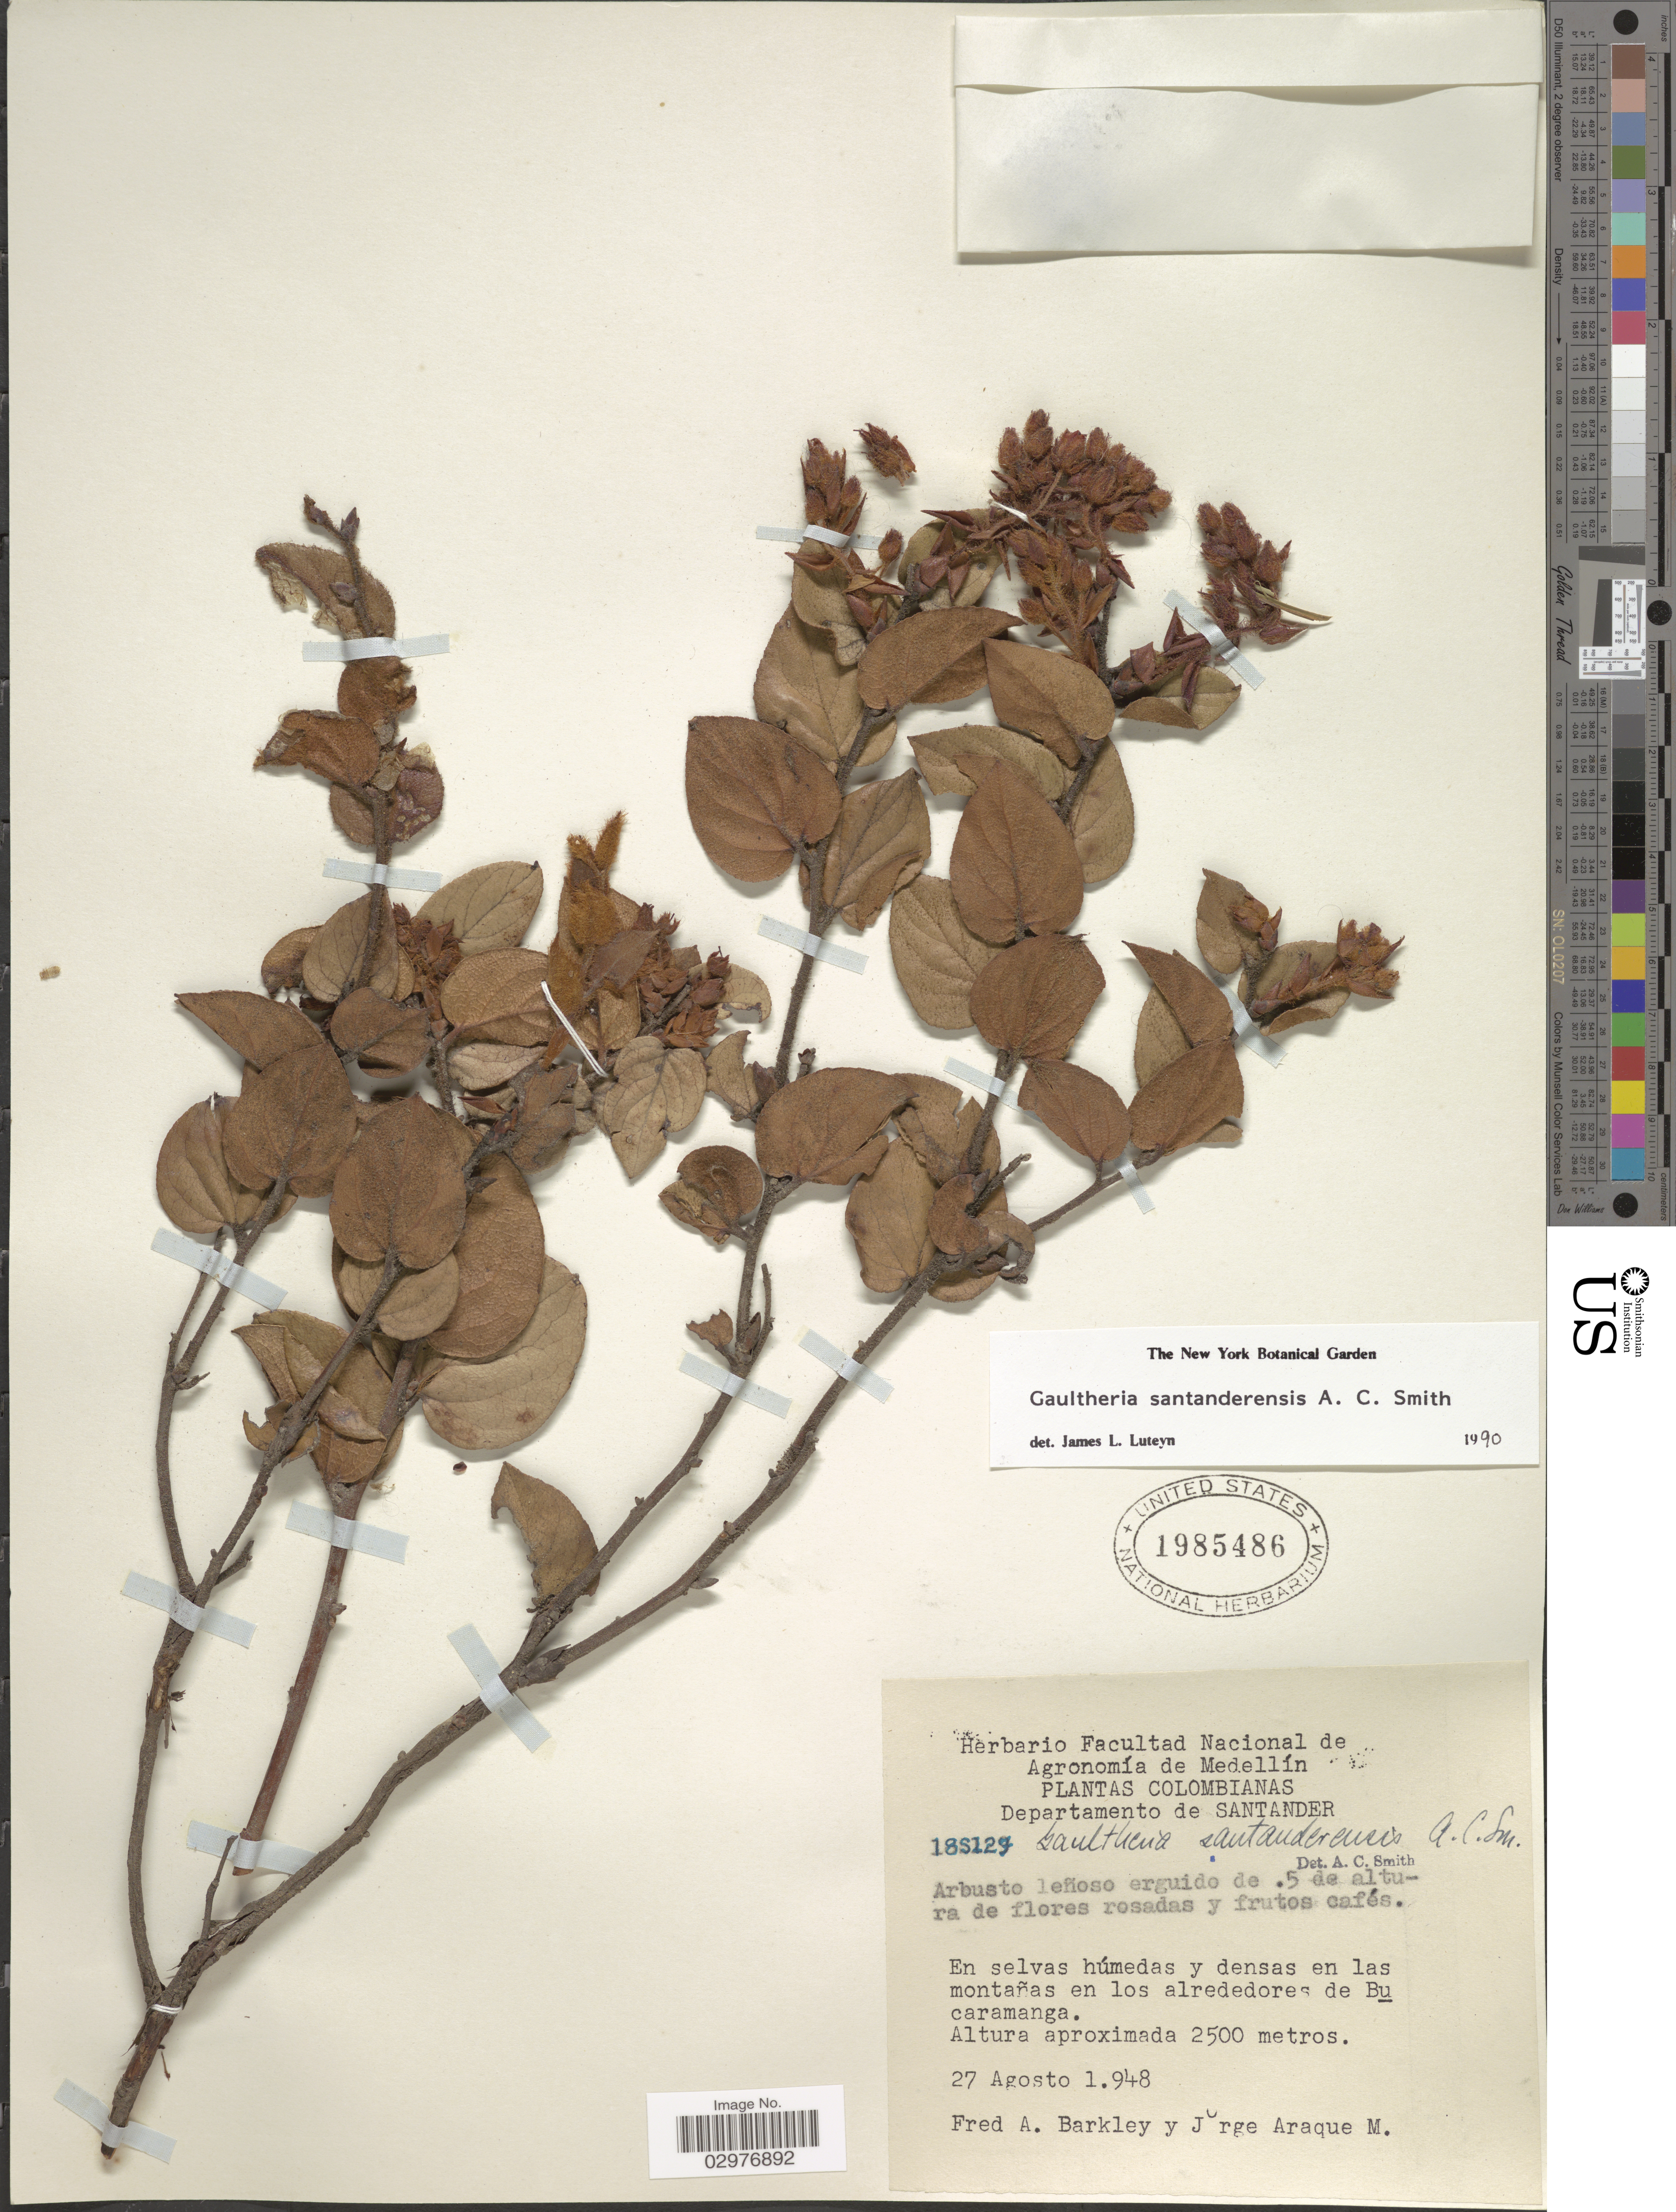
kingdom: Plantae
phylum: Tracheophyta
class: Magnoliopsida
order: Ericales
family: Ericaceae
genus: Gaultheria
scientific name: Gaultheria santanderensis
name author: A.C. Sm.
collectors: F. A. Barkley & J. Araque Molina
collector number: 18S127*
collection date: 1948-08-27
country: Colombia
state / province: Santander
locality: Departamento de Santander. En los alrededores de Bucaramanga.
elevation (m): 2500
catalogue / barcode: US 1985486